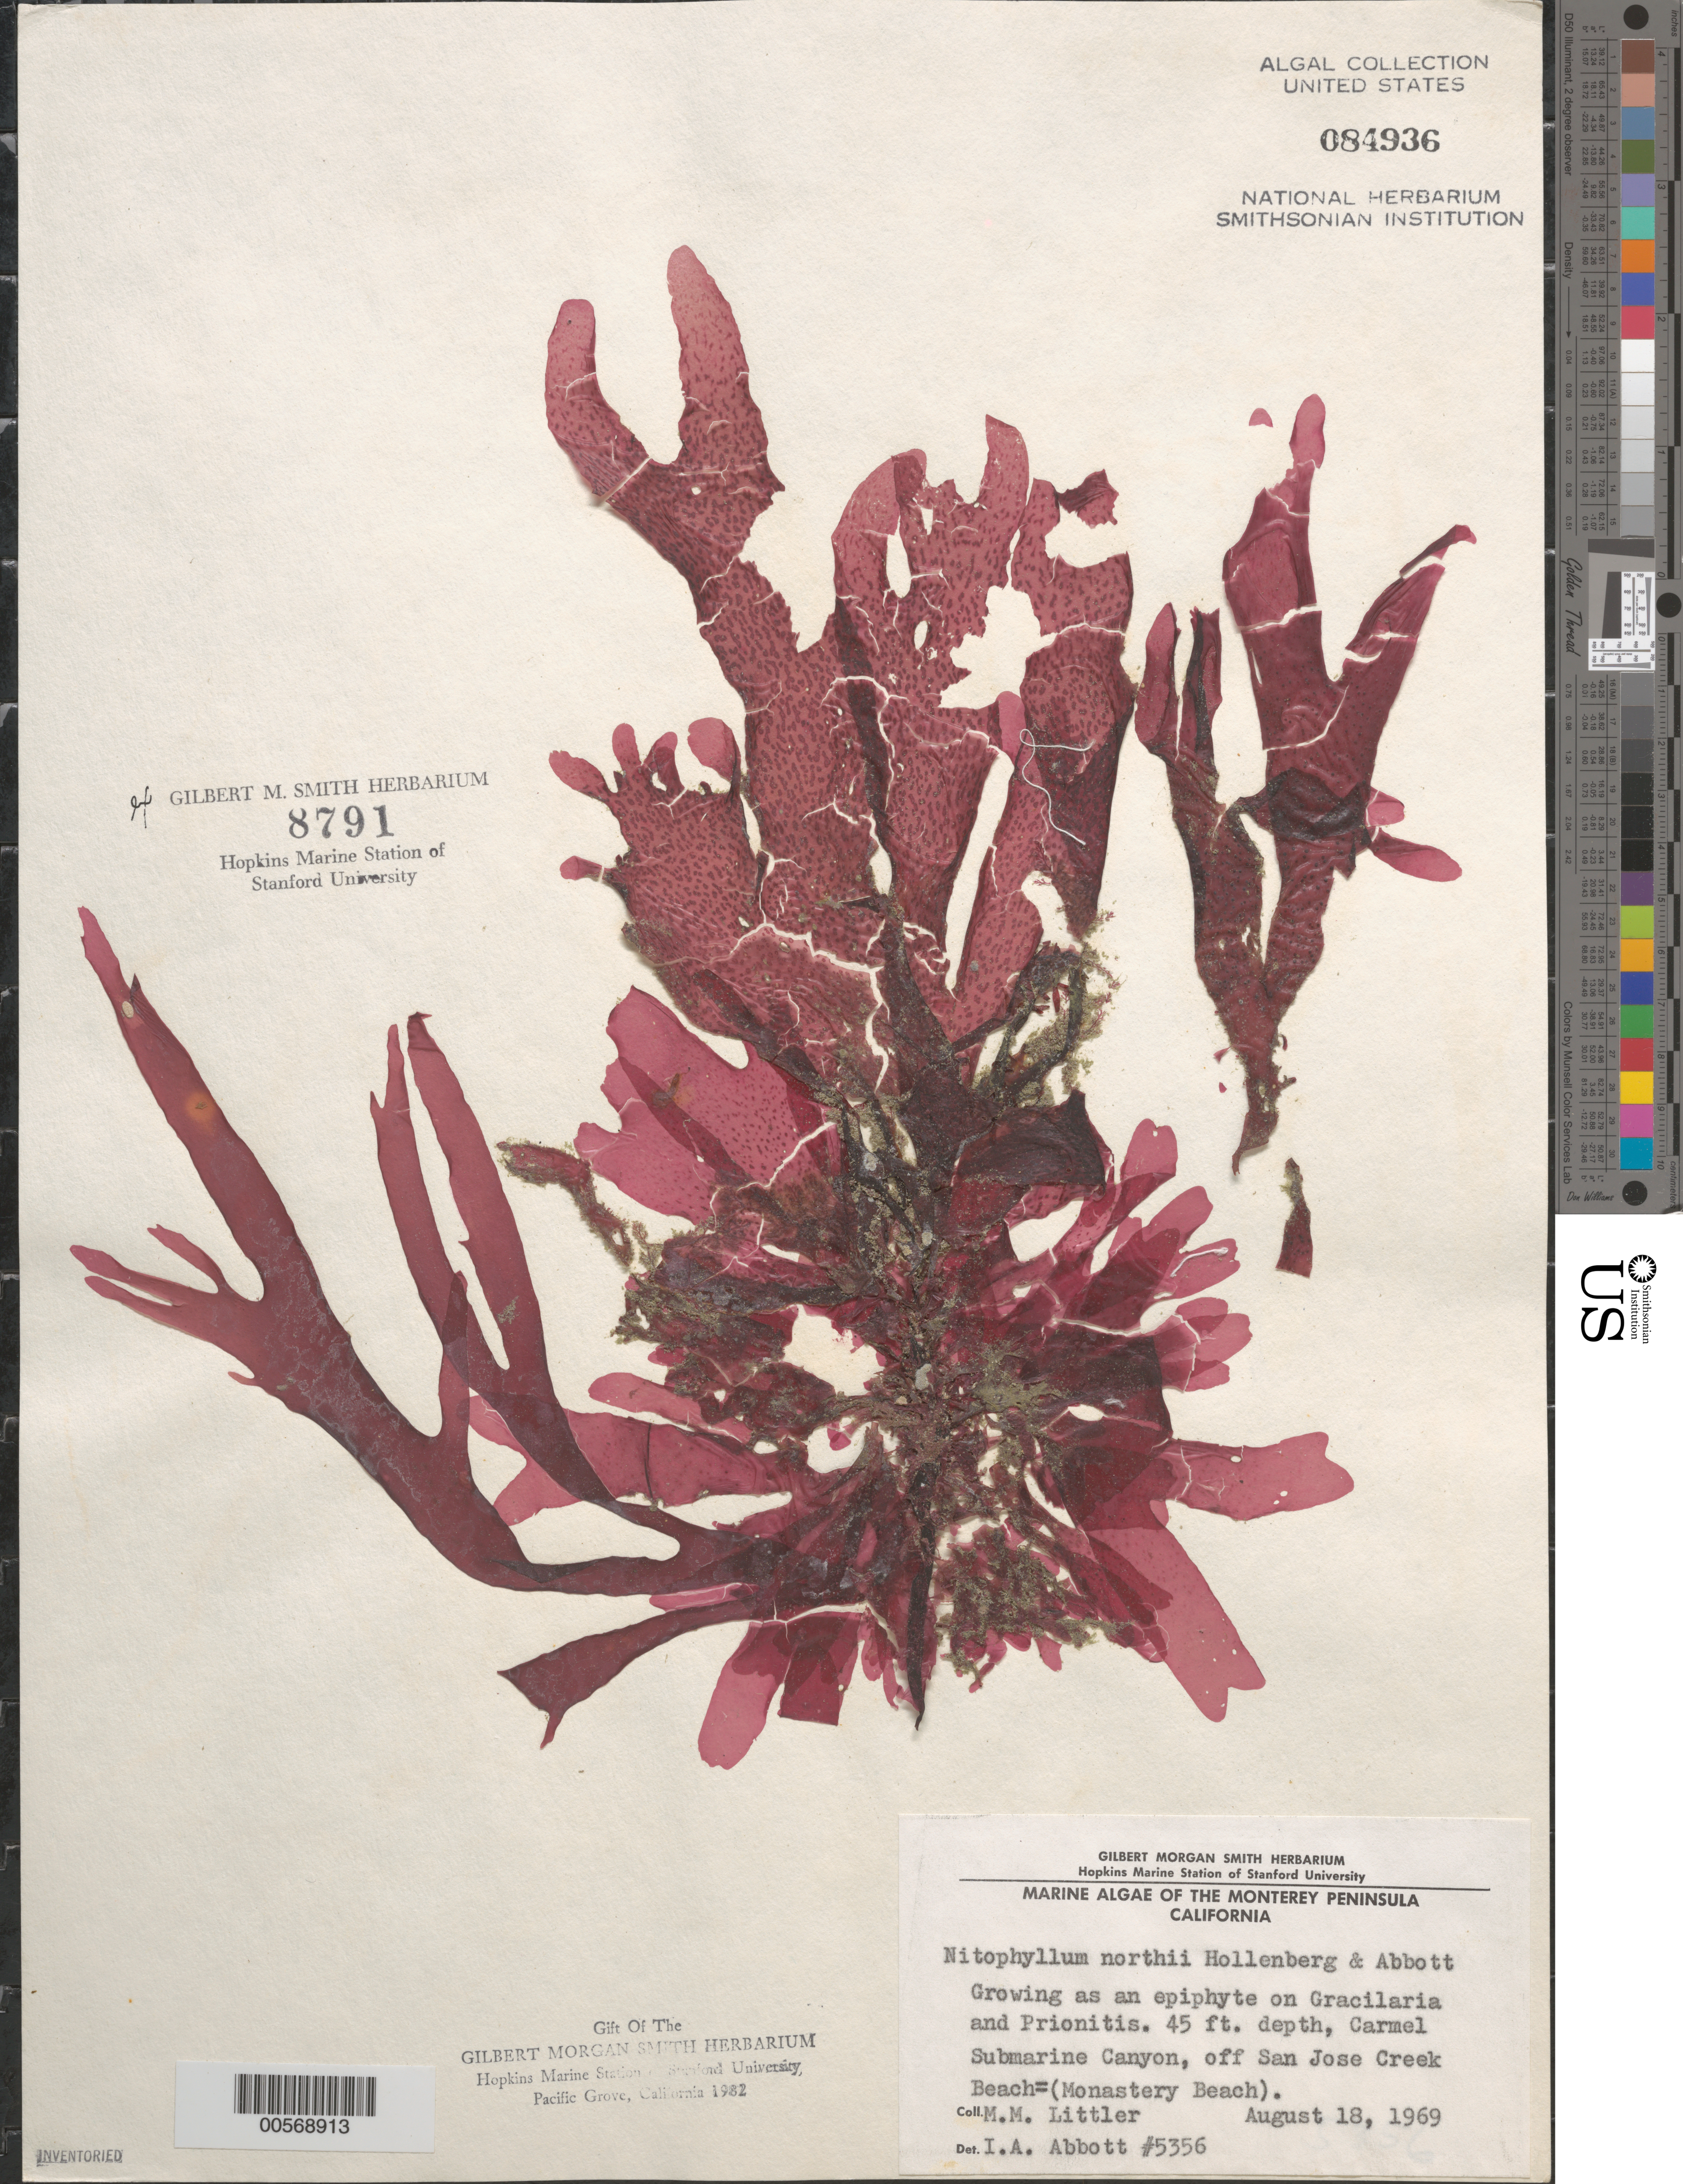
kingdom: Plantae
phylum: Rhodophyta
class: Florideophyceae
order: Ceramiales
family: Delesseriaceae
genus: Nitophyllum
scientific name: Nitophyllum northii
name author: Hollenb. & I.A. Abbott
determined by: Abbott, Isabella A.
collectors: M. M. Littler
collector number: IAA 5356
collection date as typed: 18 Aug 1969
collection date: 1969-08-18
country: United States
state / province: California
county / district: Monterey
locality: Carmel Submarine Canyon, off San Jose Creek Beach (Monastery Beach)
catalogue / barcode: US 84936